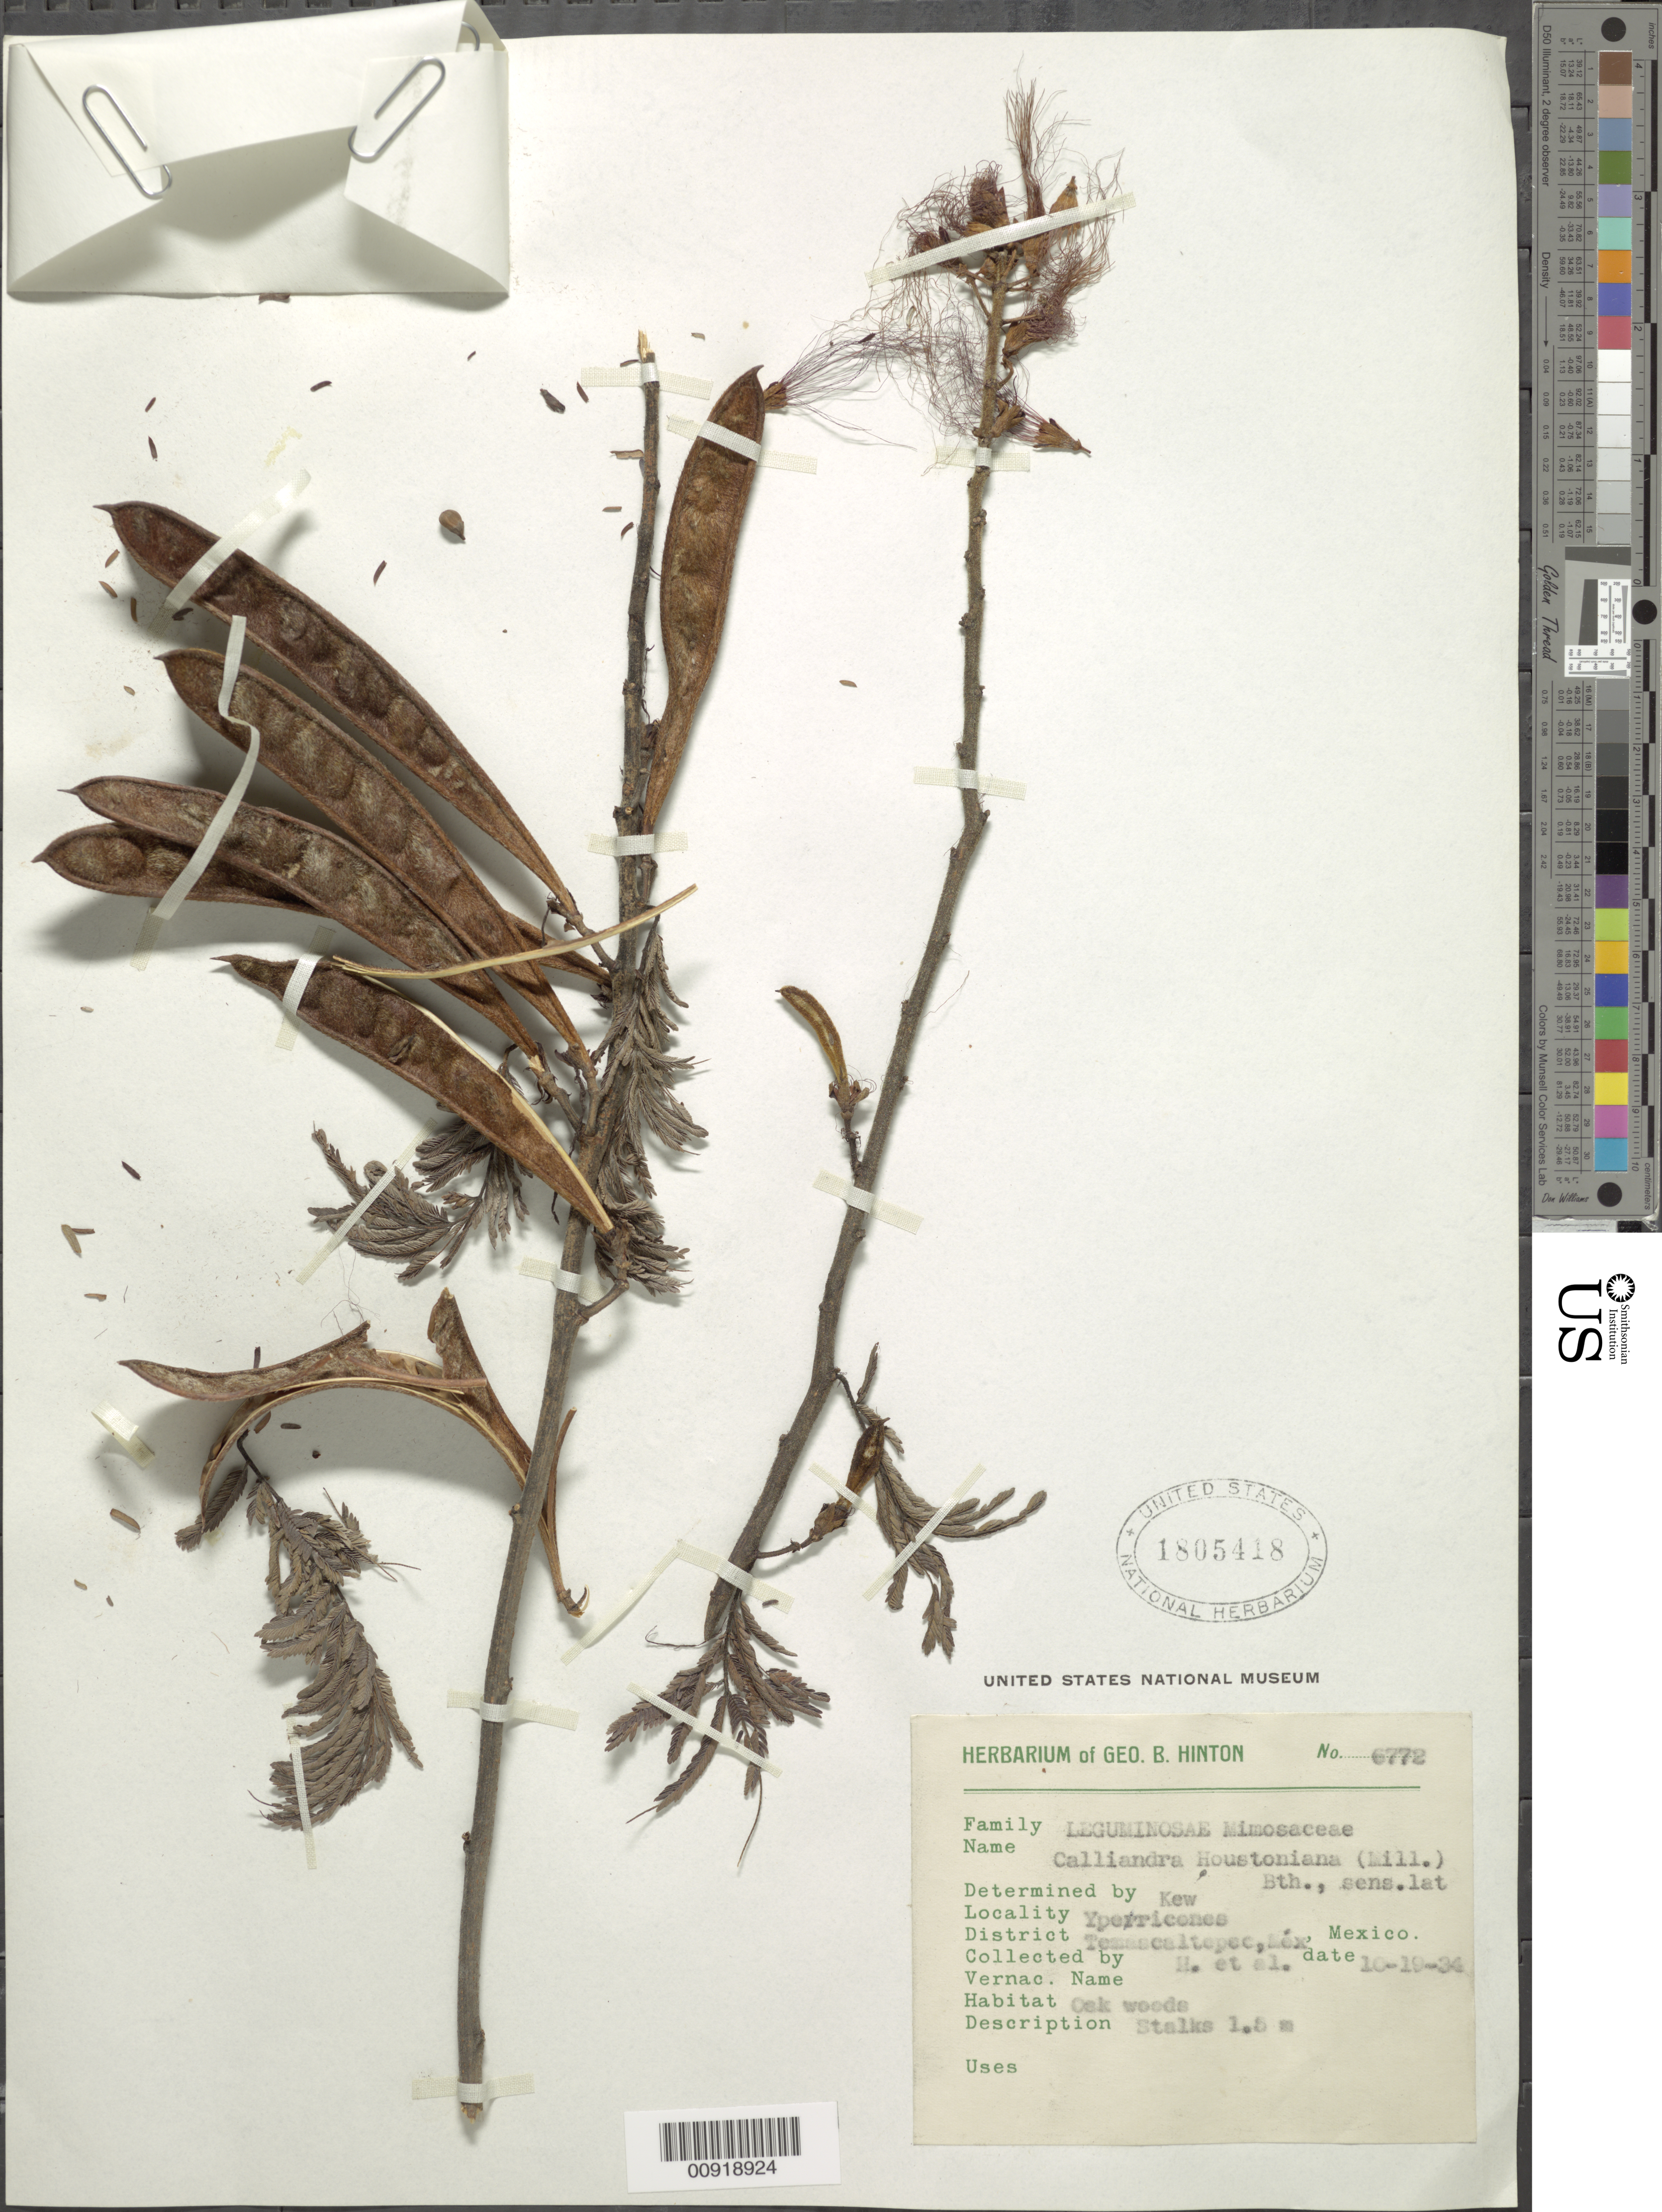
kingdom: Plantae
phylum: Tracheophyta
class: Magnoliopsida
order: Fabales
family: Fabaceae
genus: Calliandra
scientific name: Calliandra houstoniana var. anomala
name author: (Kunth) Barneby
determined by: Strong, Mark T., (BOT), Smithsonian Institution - National Museum of Natural History (UNITED STATES)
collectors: G. B. Hinton & et al.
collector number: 6772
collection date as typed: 19 Oct 1934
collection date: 1934-10-19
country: Mexico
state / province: México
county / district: Temascaltepec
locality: Ypericones, District Temascaltepec, State of Mexico.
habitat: Oak woods.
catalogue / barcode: US 1805418